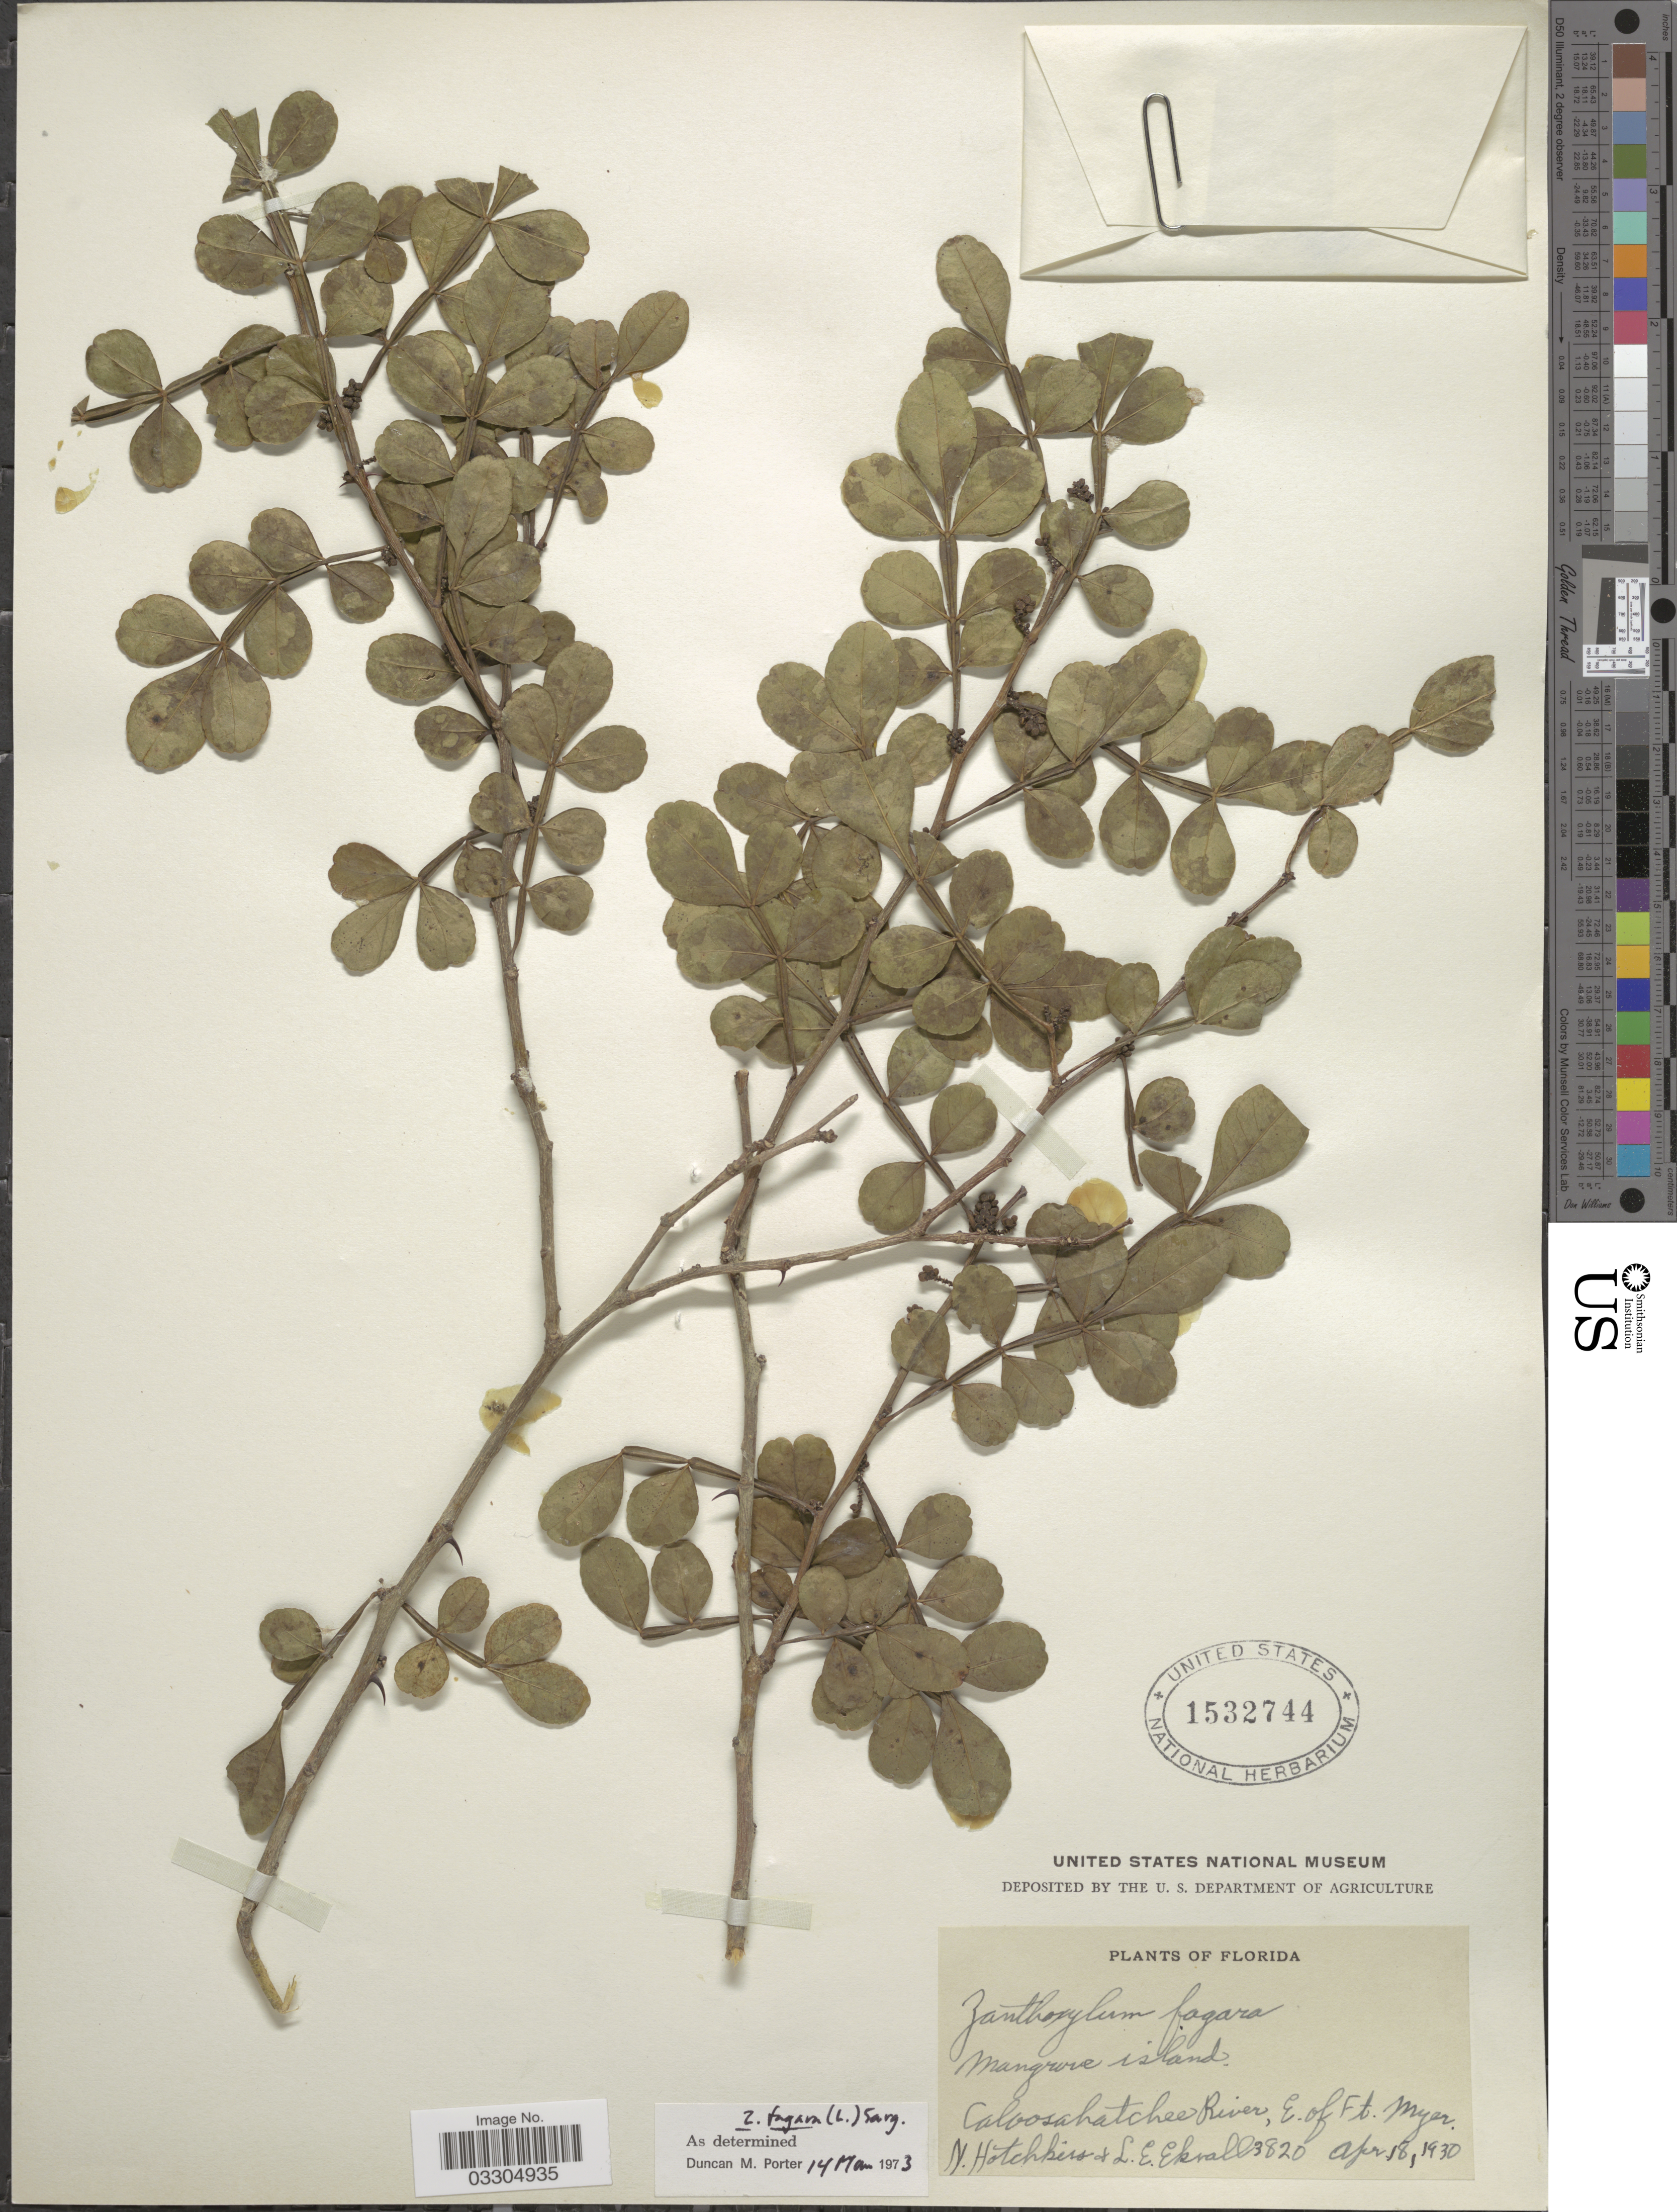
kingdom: Plantae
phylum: Tracheophyta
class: Magnoliopsida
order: Sapindales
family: Rutaceae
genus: Zanthoxylum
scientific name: Zanthoxylum fagara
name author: (L.) Sarg.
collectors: N. Hotchkiss & L. Ekvall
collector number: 3820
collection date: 1930-04-18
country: United States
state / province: Florida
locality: Caloosahatchee River, E. of Ft. Myer.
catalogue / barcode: US 1532744